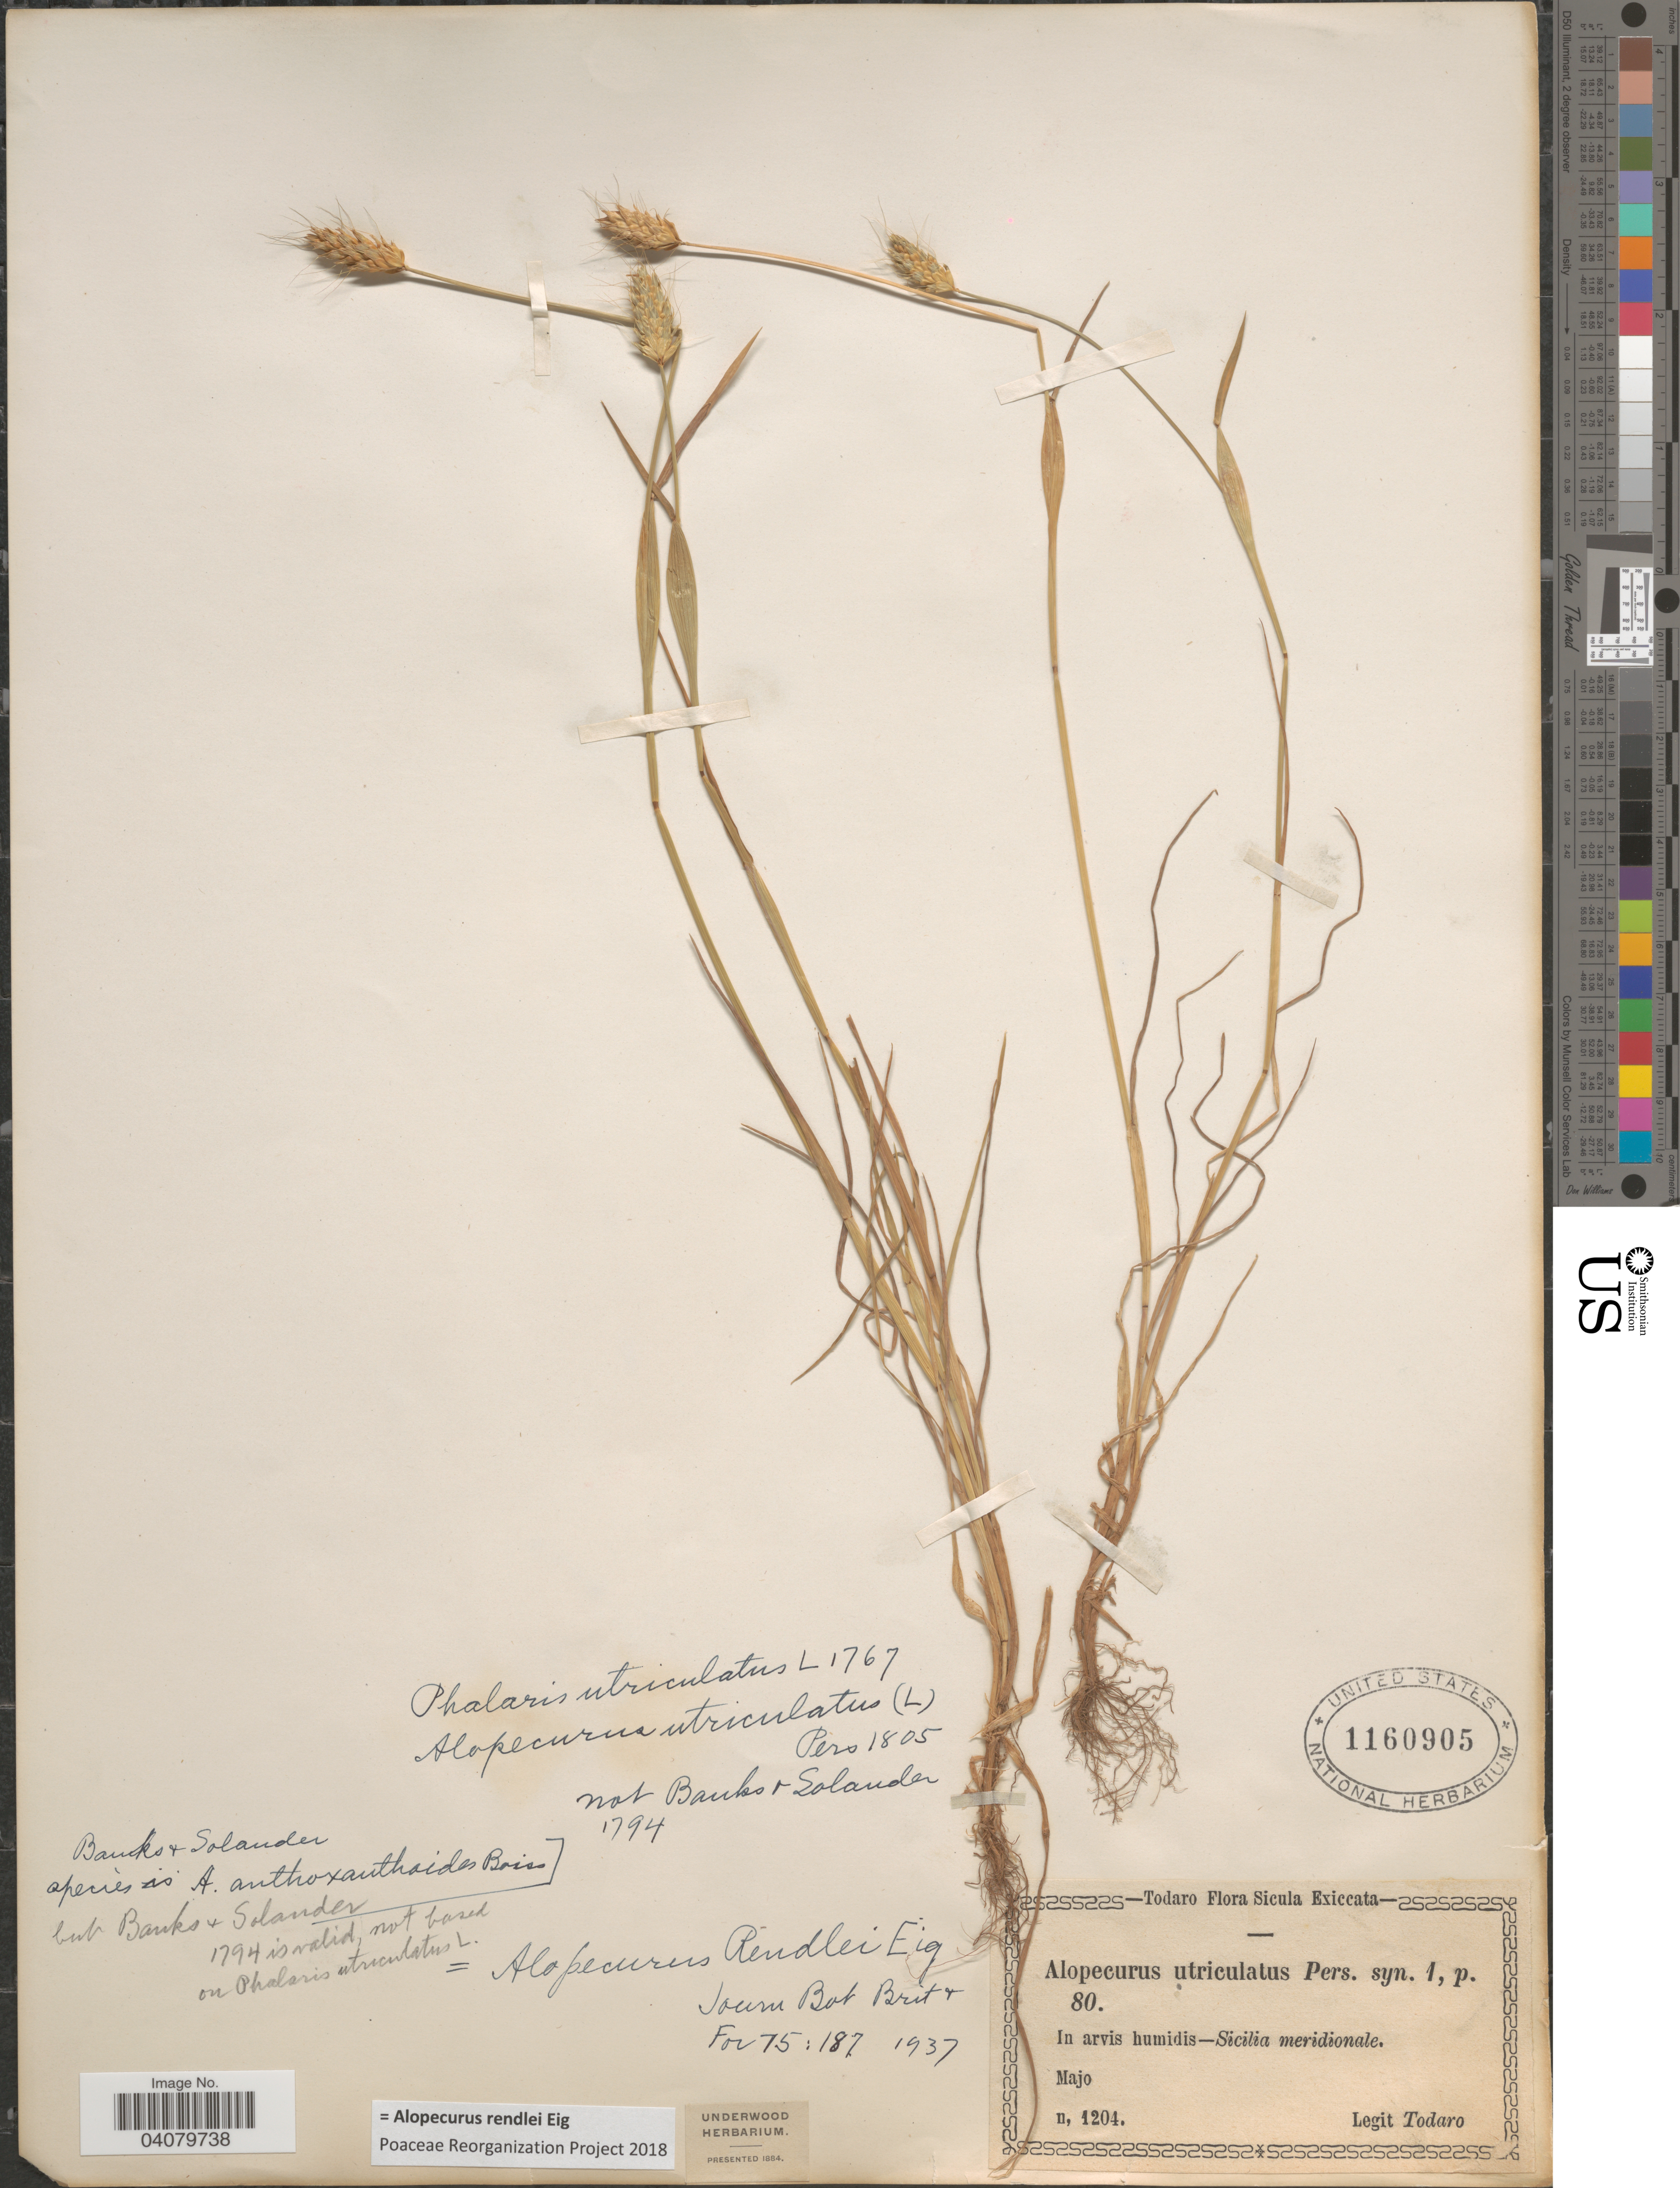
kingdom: Plantae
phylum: Tracheophyta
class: Liliopsida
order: Poales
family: Poaceae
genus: Alopecurus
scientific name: Alopecurus rendlei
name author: Eig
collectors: Todaro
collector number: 1204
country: Italy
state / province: Siciliana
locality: Sicula. In arvis humidis - Sicilia meridionale.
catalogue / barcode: US 1160905